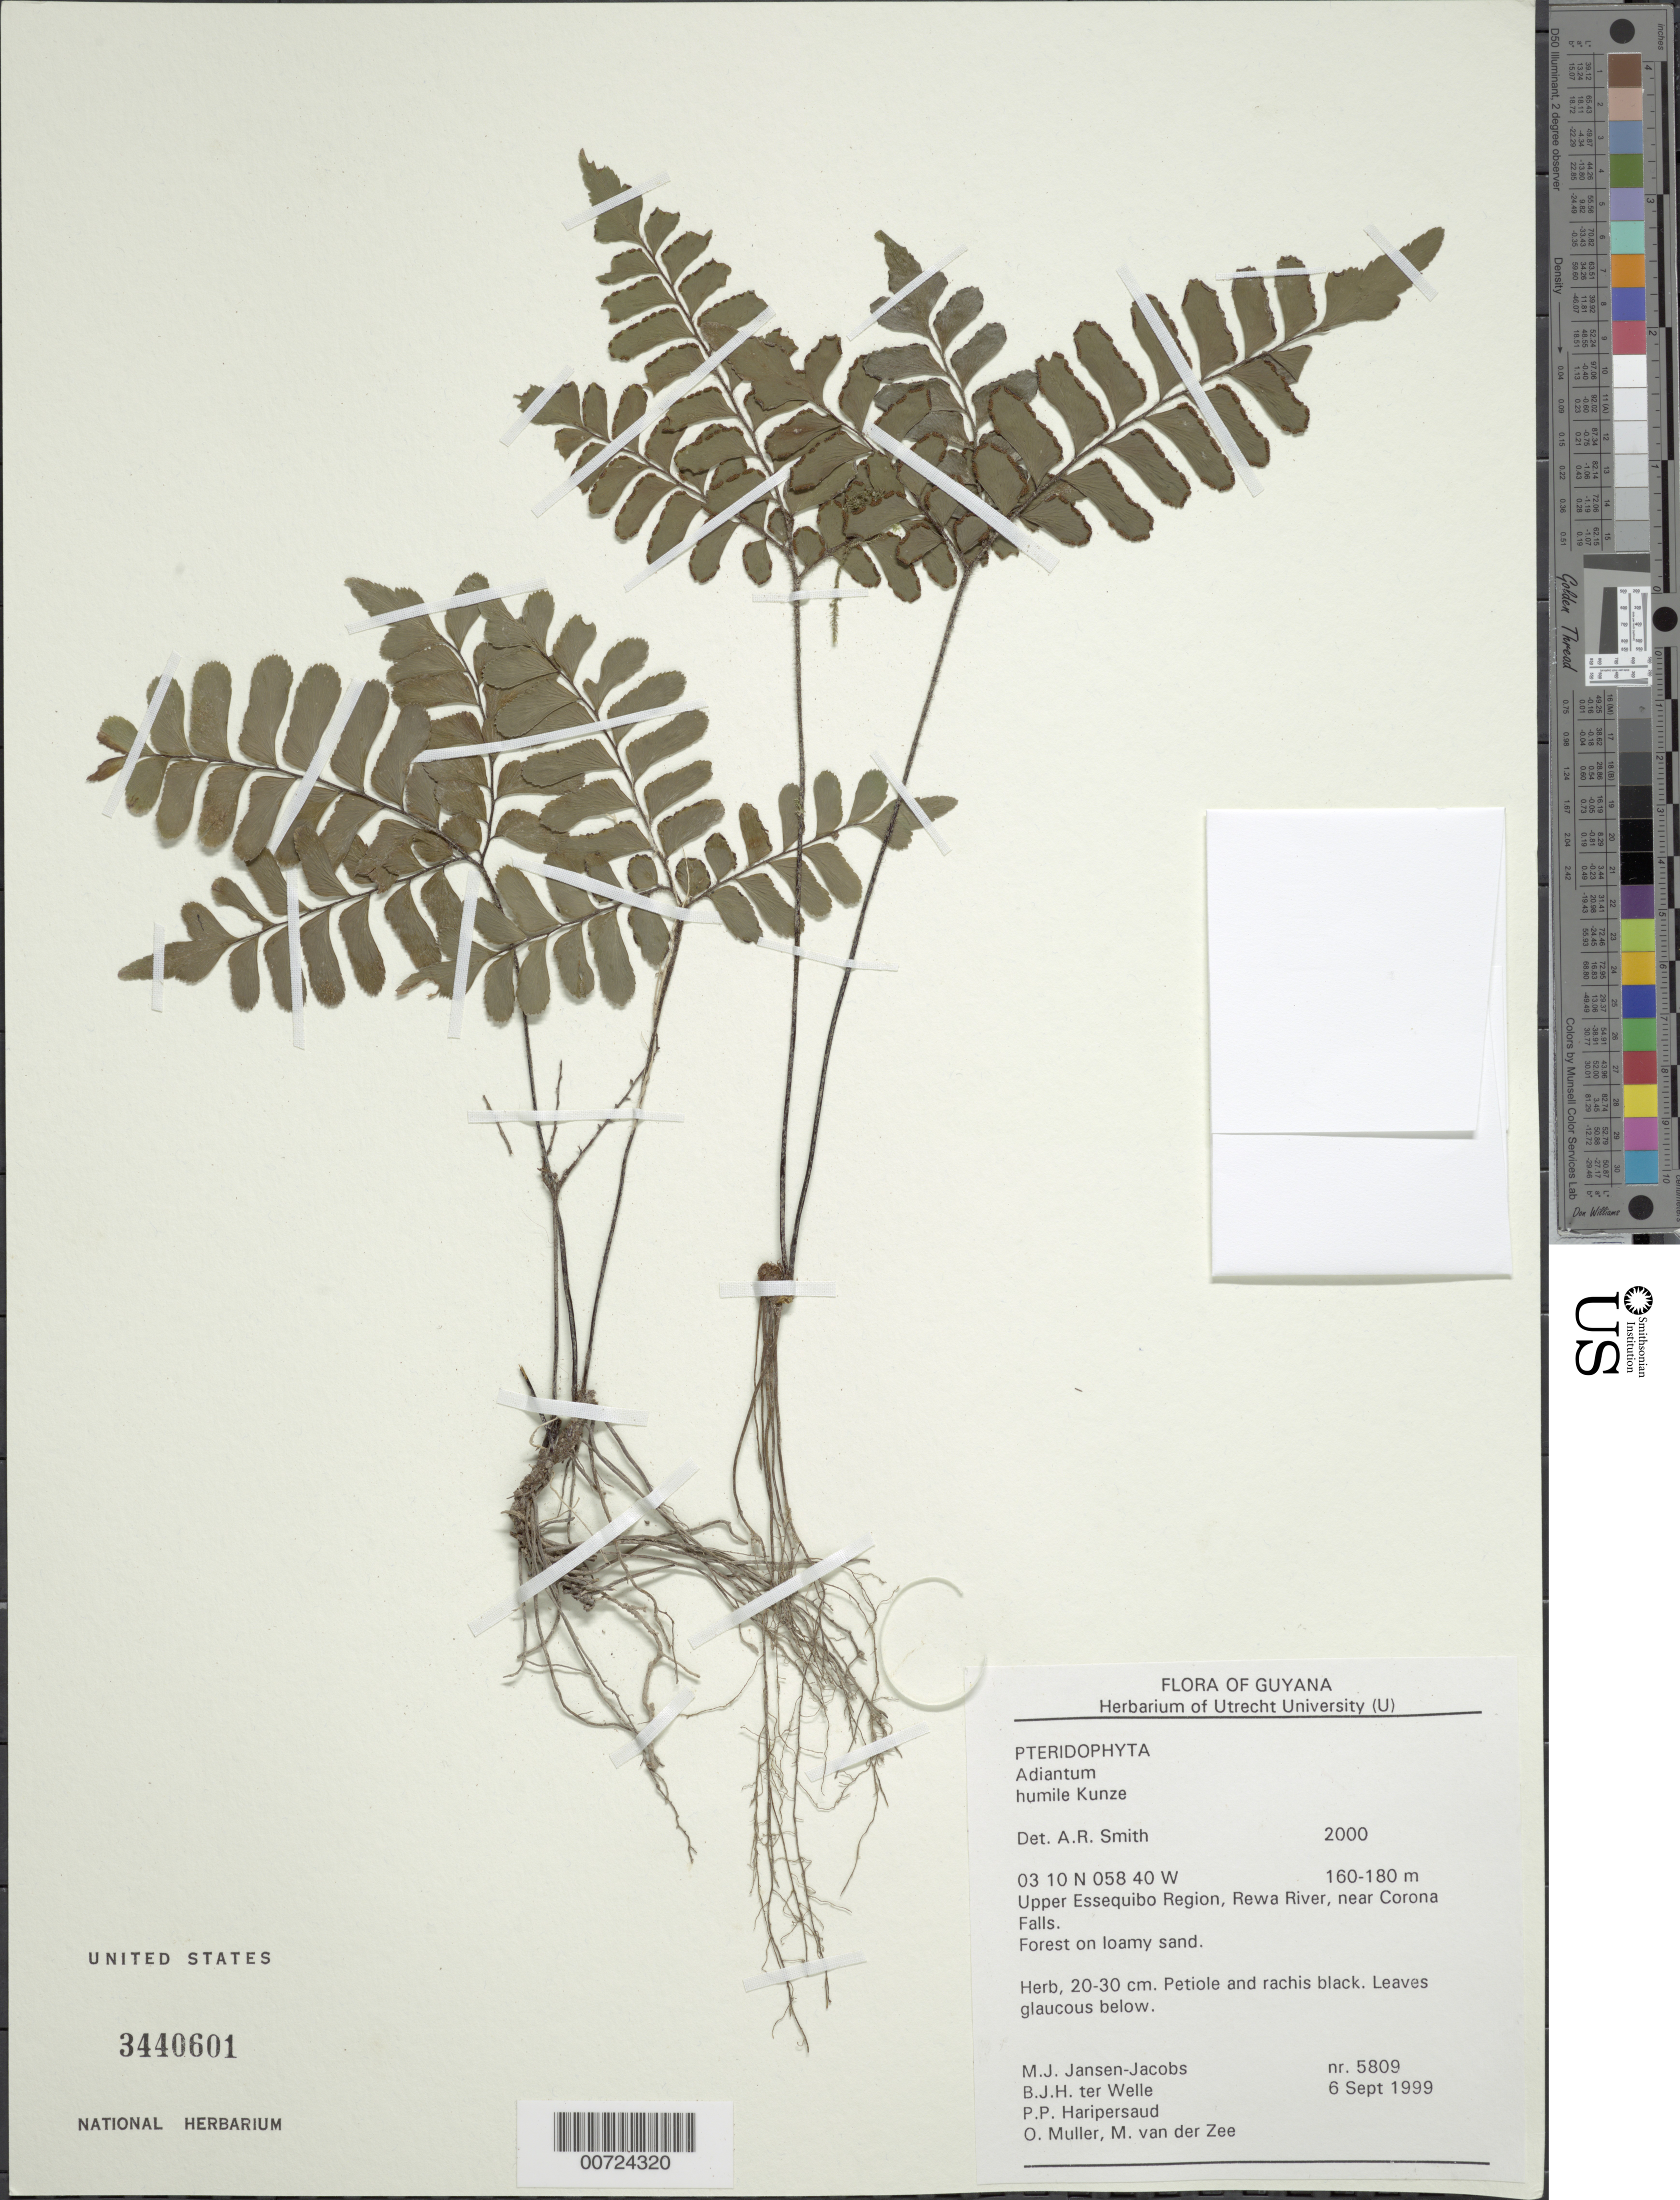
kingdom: Plantae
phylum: Tracheophyta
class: Polypodiopsida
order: Polypodiales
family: Pteridaceae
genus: Adiantum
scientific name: Adiantum humile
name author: Kunze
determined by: Smith, Alan R., (UC)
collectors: M. J. Jansen-Jacobs, B. Welle, P. Haripersaud, O. Muller & M. van der Zee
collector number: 5809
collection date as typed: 6-Sep-99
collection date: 1999-09-06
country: Guyana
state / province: U. Takutu-U. Essequibo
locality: Rewa River, near Corona Falls, Upper Essequibo Region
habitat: Forest on loamy sand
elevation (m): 160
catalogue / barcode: US 3440601